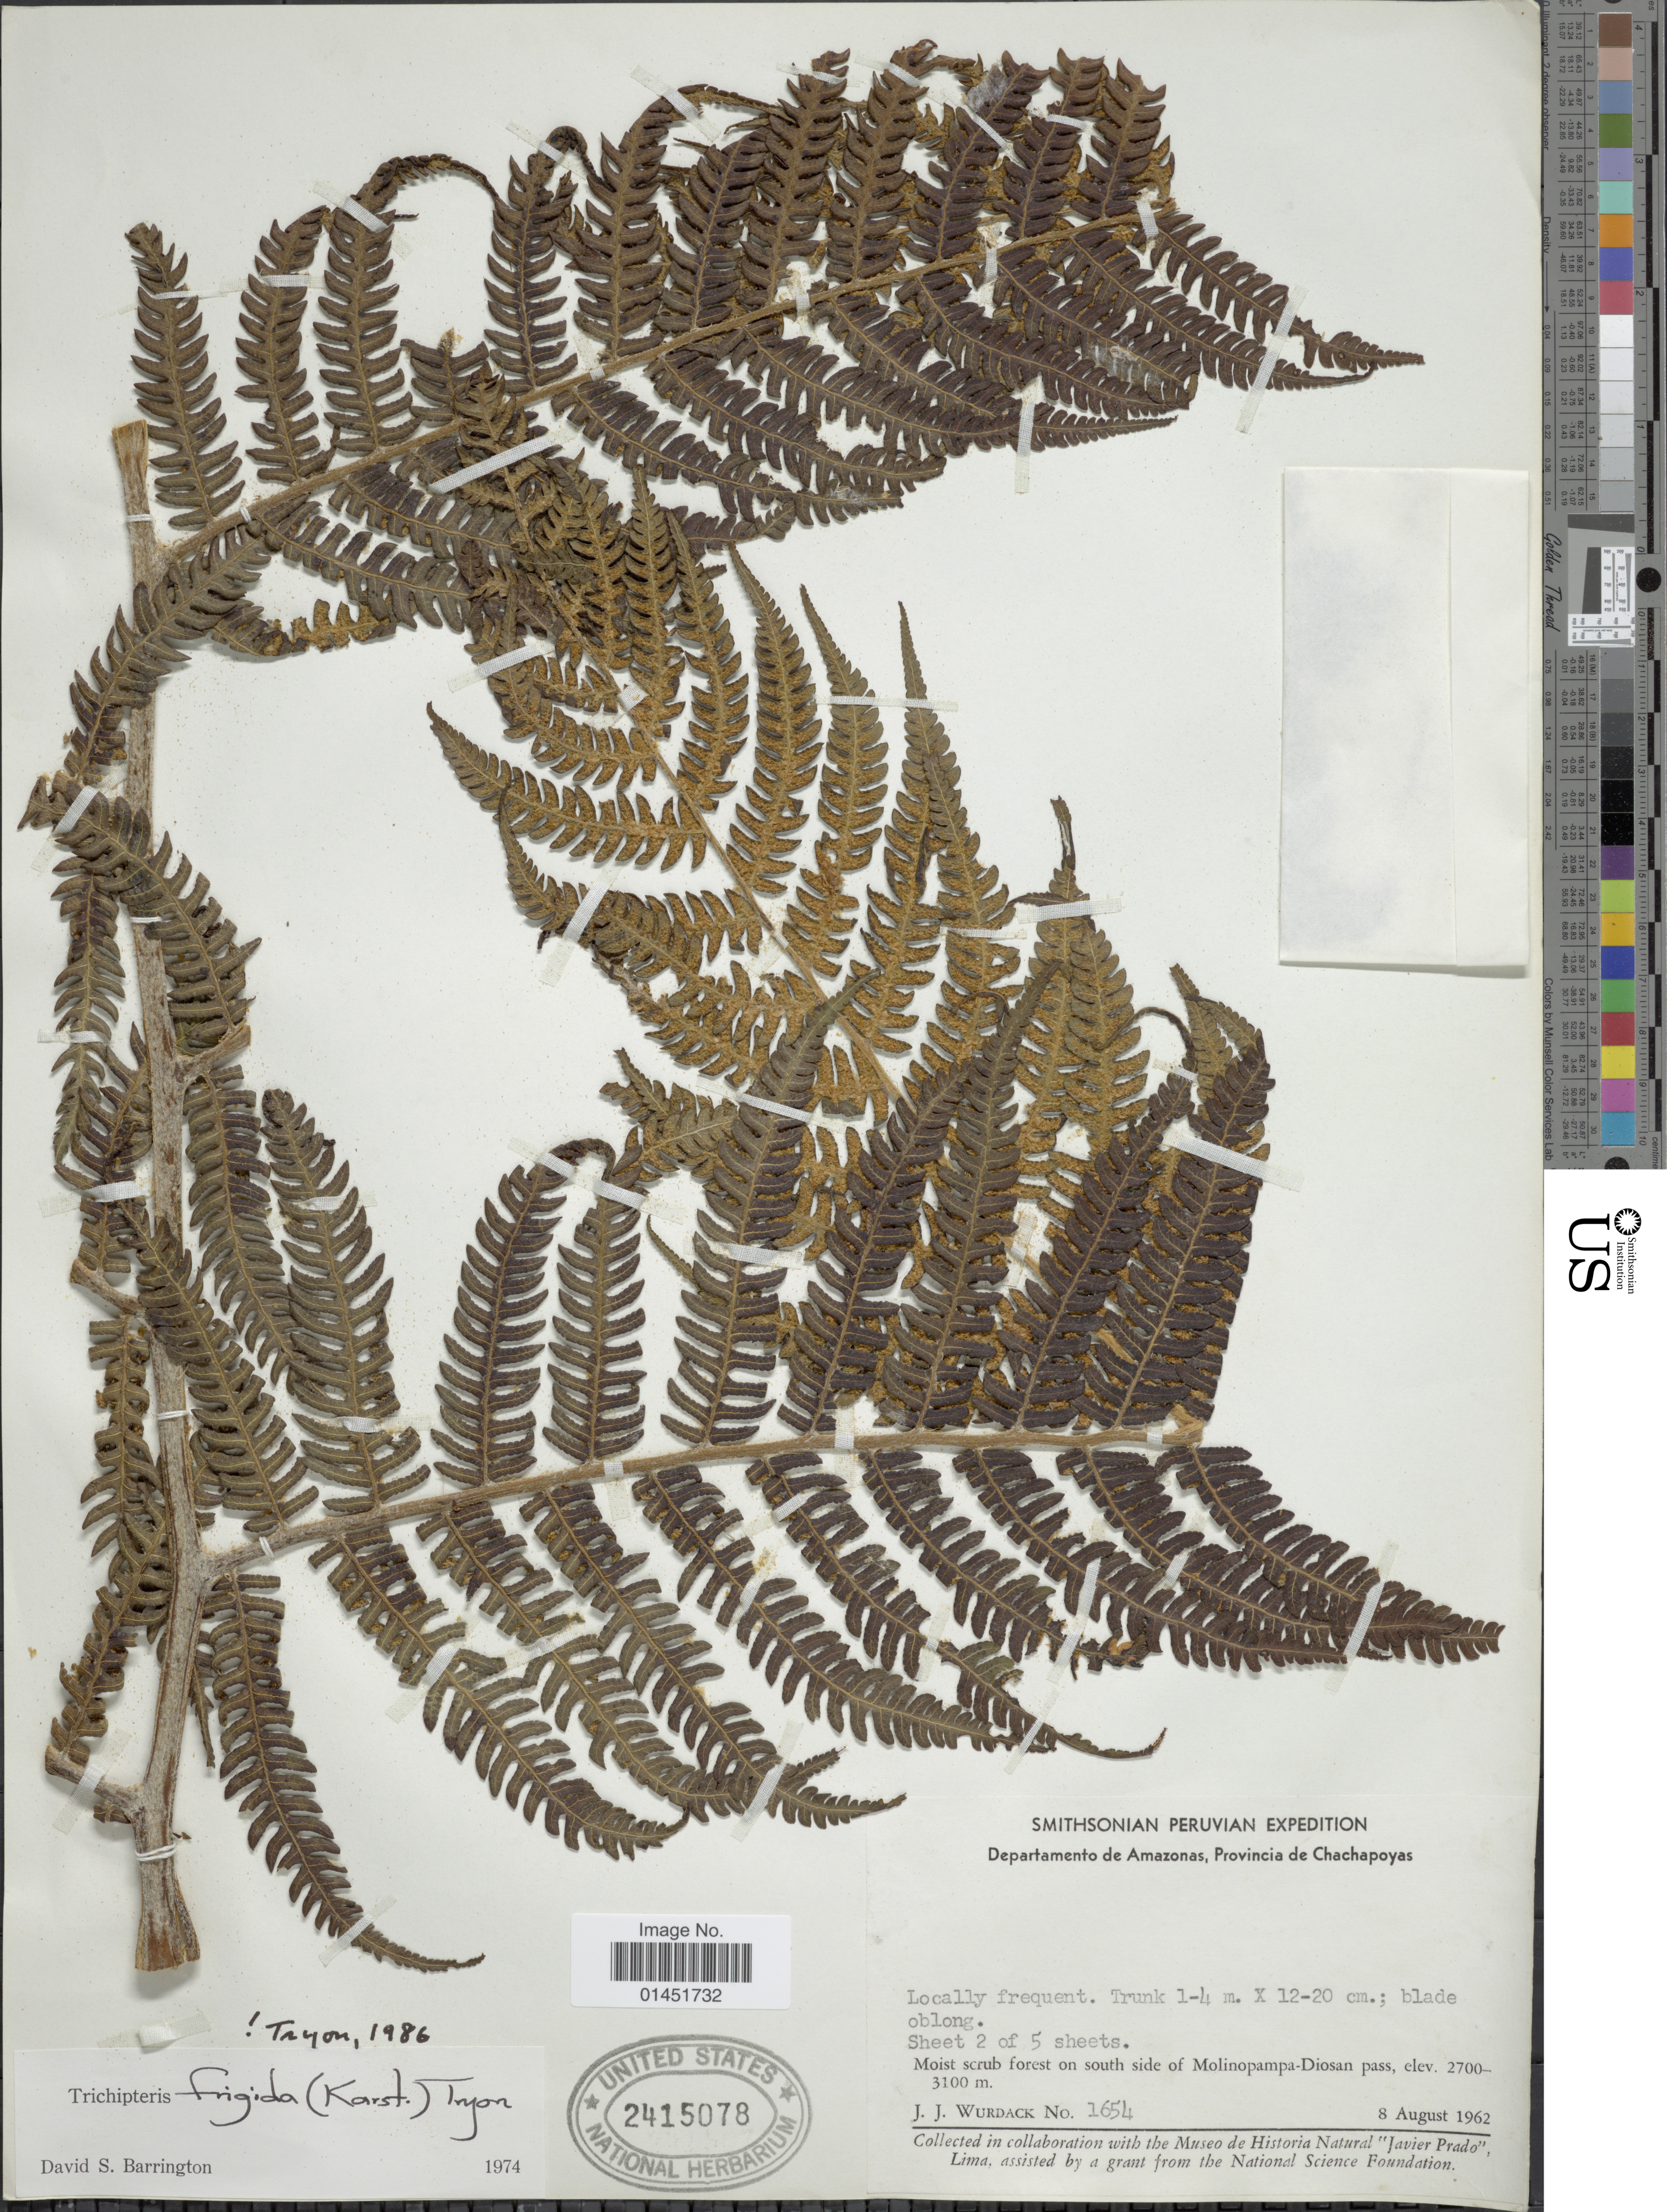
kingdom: Plantae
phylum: Tracheophyta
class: Polypodiopsida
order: Cyatheales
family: Cyatheaceae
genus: Cyathea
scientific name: Cyathea frigida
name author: (H. Karst.) Domin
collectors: J. J. Wurdack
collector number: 1654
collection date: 1962-08-08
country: Peru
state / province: Amazonas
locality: Peruvian, Provincia de Chachapoyas. Moist scrub forest on south side of Molinopampa-Diosan pass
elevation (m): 2700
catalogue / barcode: US 2415078